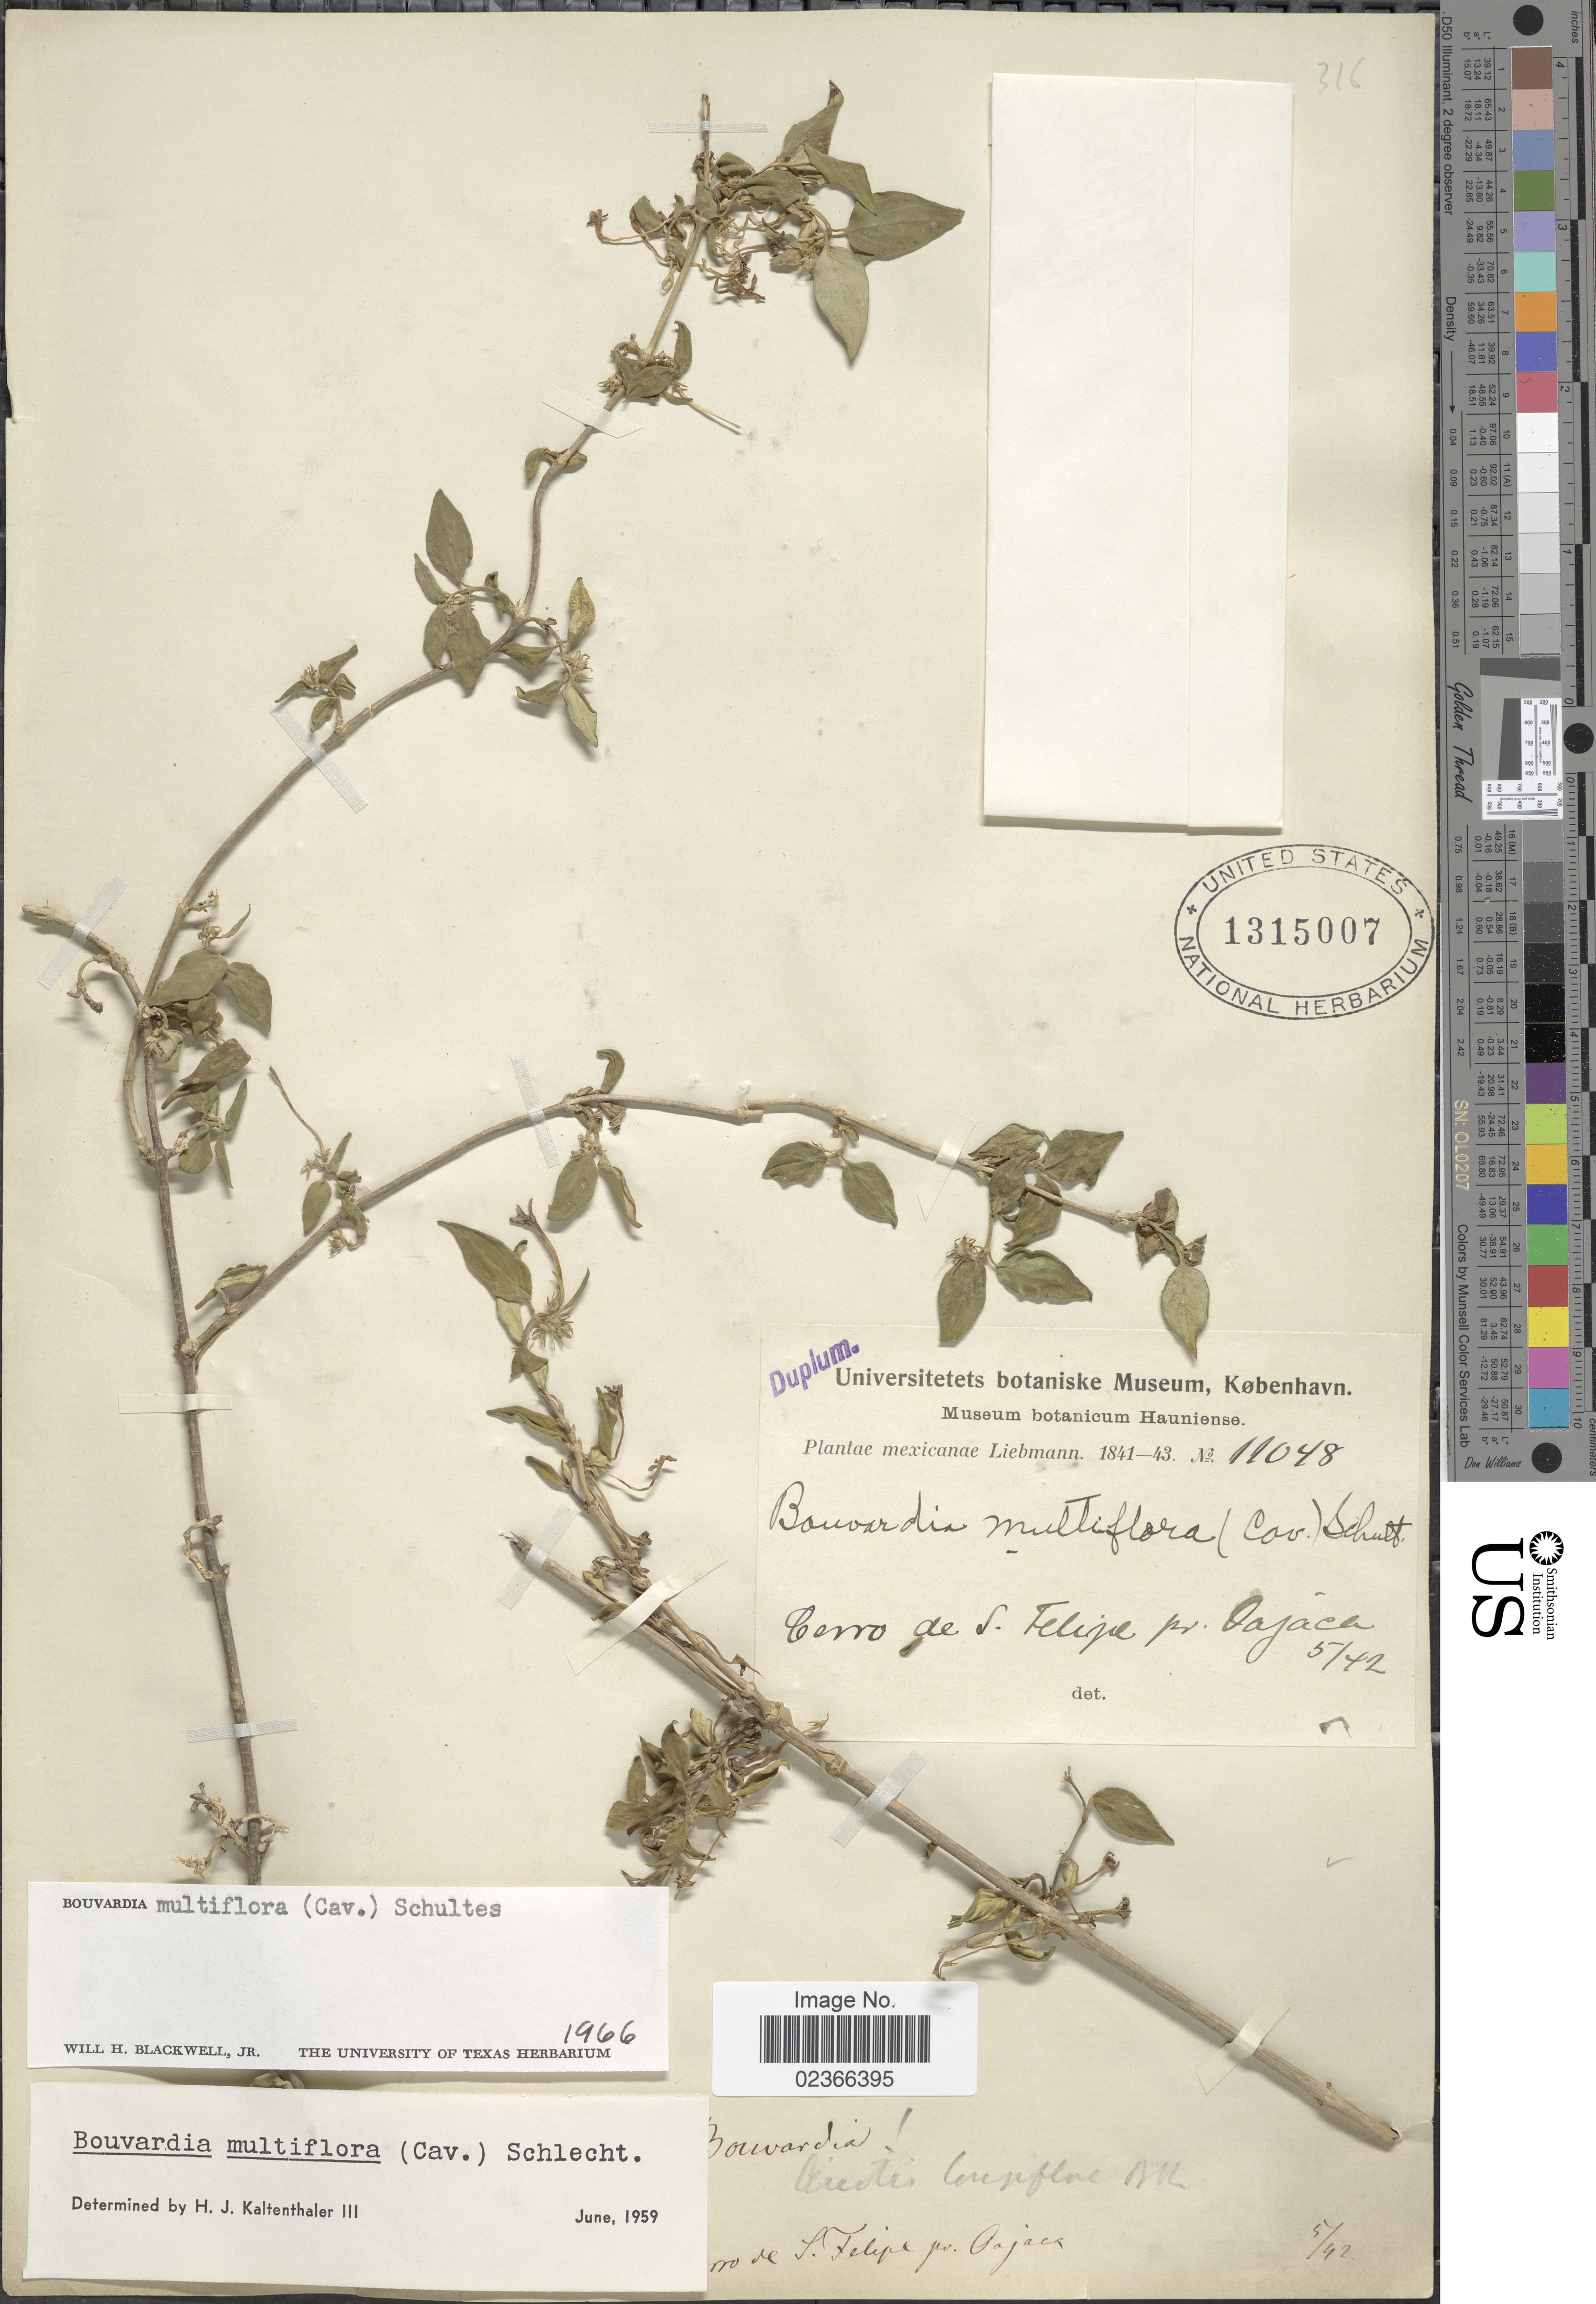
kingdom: Plantae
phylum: Tracheophyta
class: Magnoliopsida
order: Gentianales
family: Rubiaceae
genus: Bouvardia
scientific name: Bouvardia multiflora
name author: (Cav.) Schult.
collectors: Liebmann, --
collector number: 11048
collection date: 1842-05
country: Mexico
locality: Cerro de S. Felipe pr. Oajaca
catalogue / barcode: US 1315007